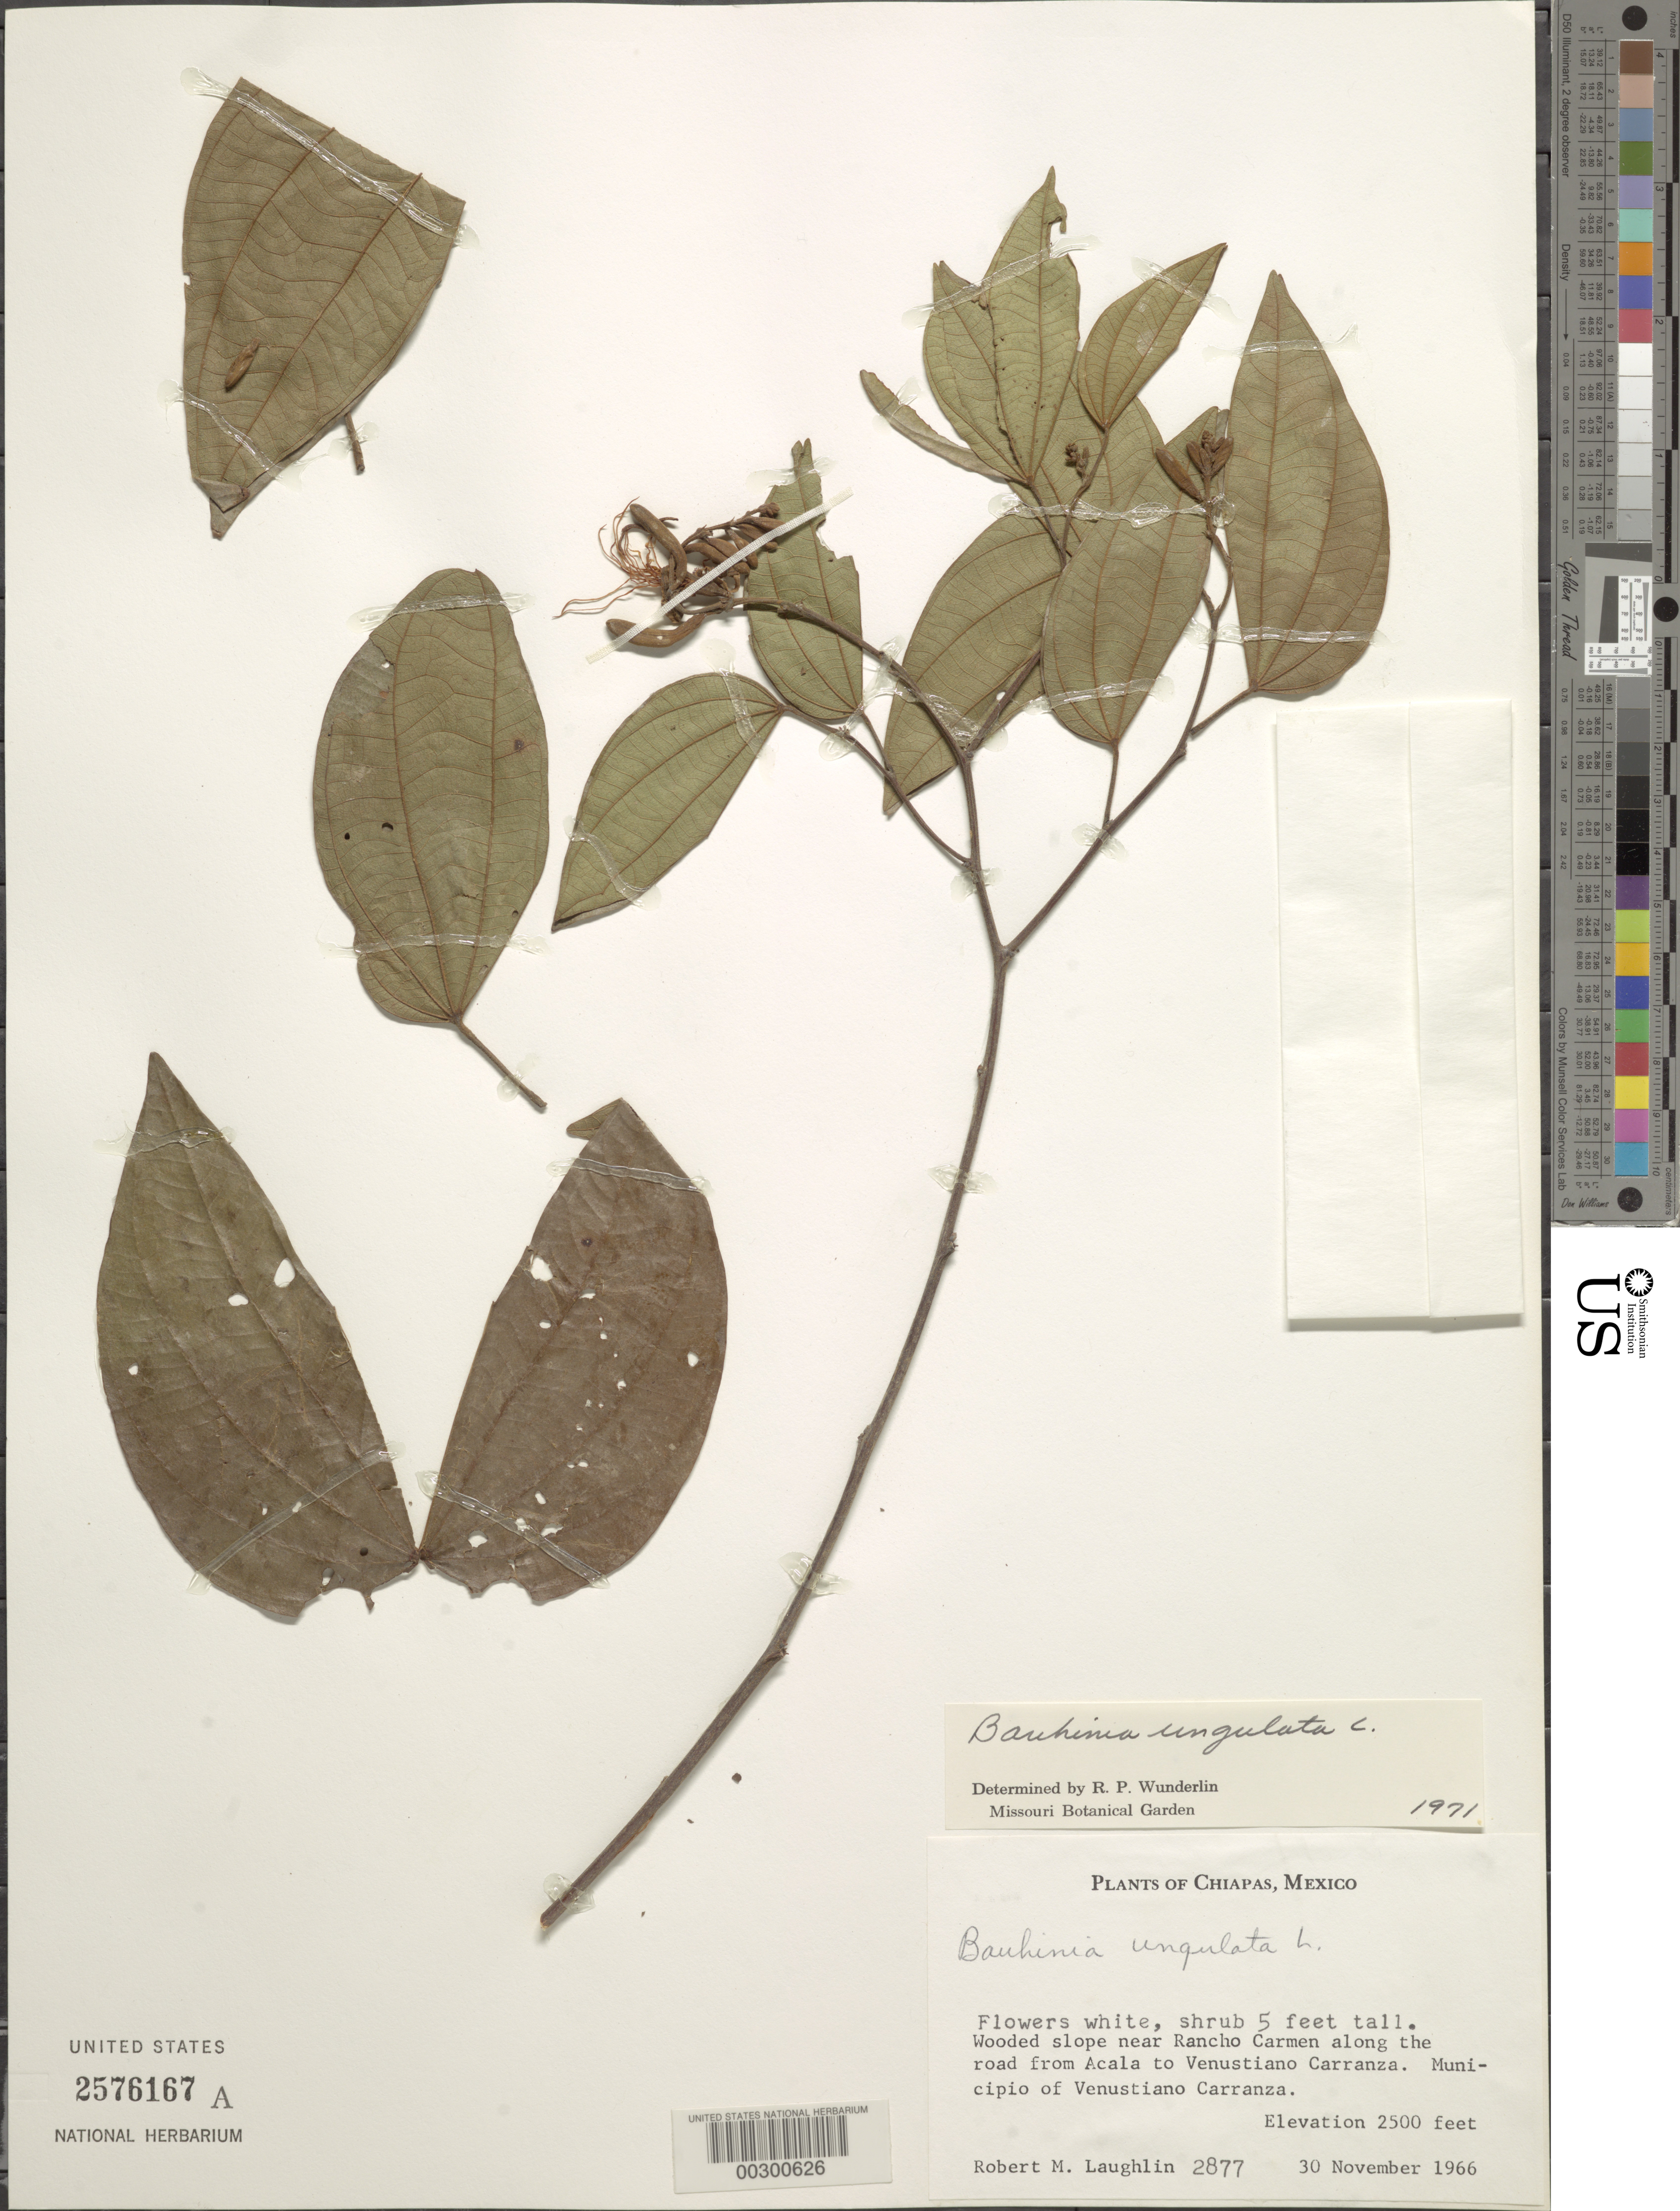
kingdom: Plantae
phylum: Tracheophyta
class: Magnoliopsida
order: Fabales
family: Fabaceae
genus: Bauhinia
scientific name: Bauhinia ungulata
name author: L.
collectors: R. M. Laughlin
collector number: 2877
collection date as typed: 30 Nov 1966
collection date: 1966-11-30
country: Mexico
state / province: Chiapas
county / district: Venustiano Carranza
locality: Near Rancho Carmen along the road from Acala to Venustiano Carranza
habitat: Wooded slope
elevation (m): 762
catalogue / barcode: US 2576167A